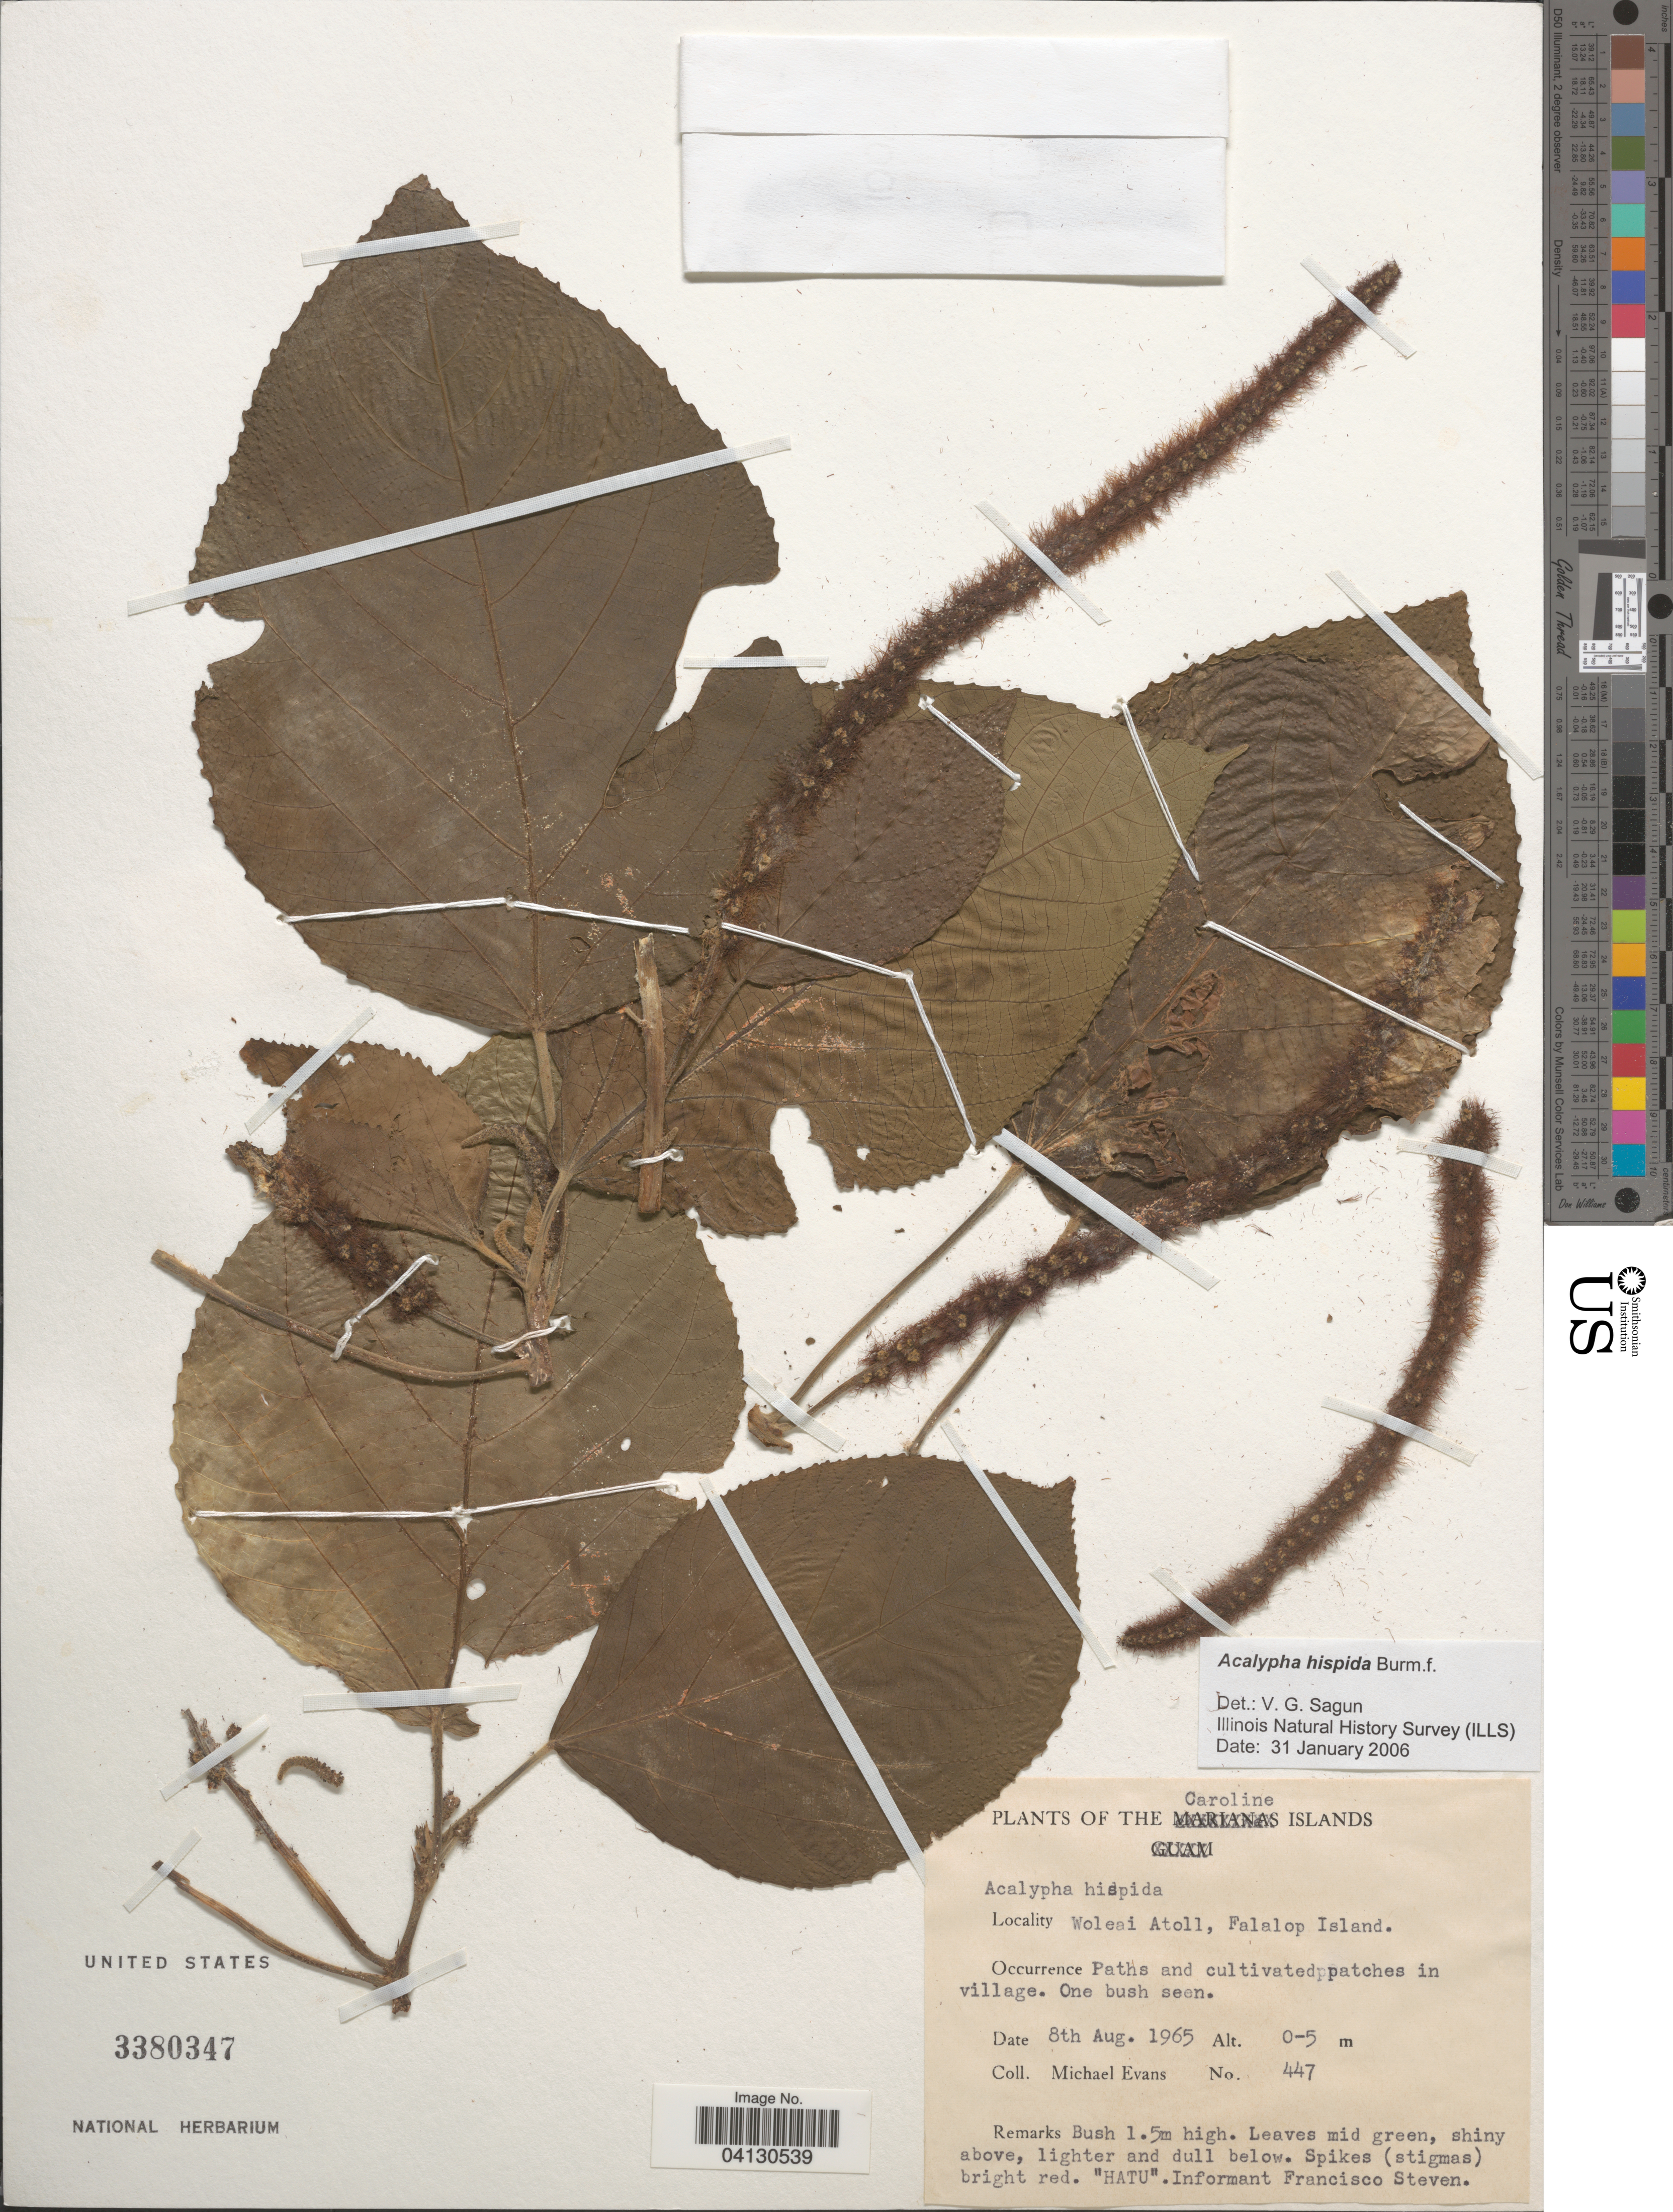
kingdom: Plantae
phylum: Tracheophyta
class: Magnoliopsida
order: Malpighiales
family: Euphorbiaceae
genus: Acalypha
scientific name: Acalypha hispida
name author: Burm. f.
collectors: M. Evans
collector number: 447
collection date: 1965-08-08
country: Micronesia, Federated States of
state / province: Yap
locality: The Caroline Islands. Woleai Atoll, Falalop Island. Paths and cultivated patches in village.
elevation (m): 0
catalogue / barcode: US 3380347